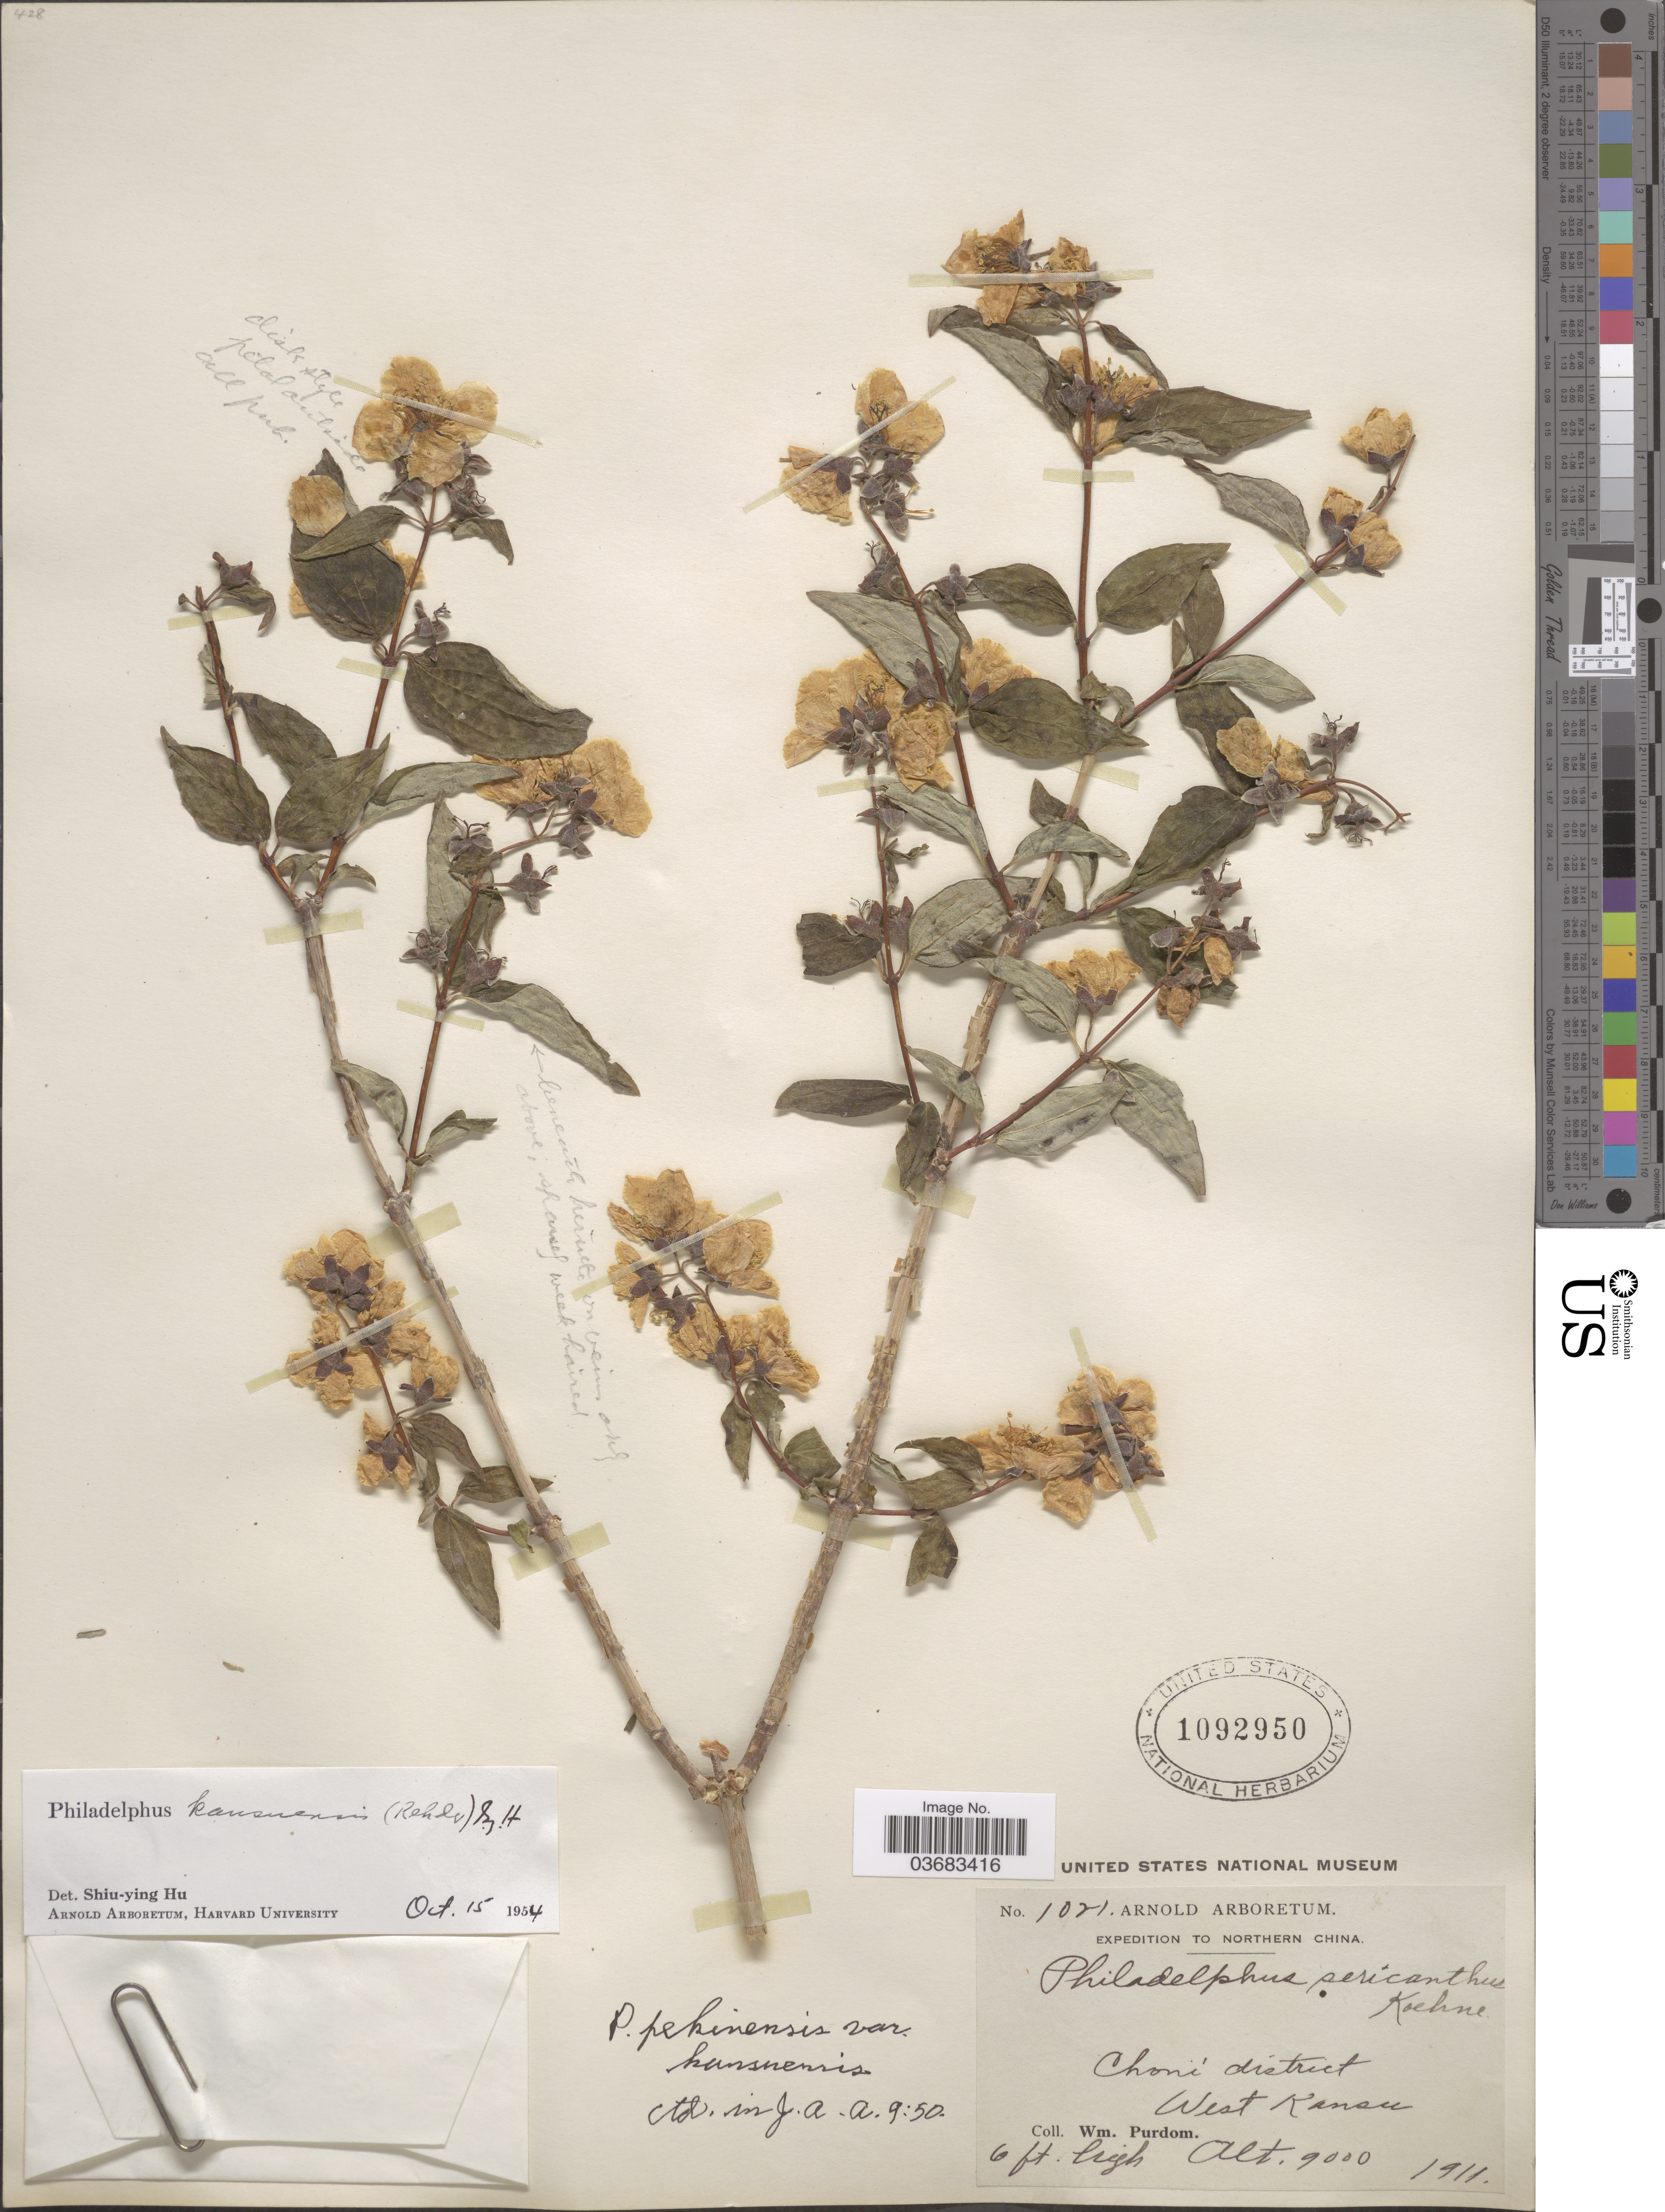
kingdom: Plantae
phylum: Tracheophyta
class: Magnoliopsida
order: Cornales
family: Hydrangeaceae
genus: Philadelphus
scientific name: Philadelphus kansuensis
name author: (Rehder) S.Y. Hu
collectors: W. Purdom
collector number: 1021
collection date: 1911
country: China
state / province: Gansu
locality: Expedition to Northern China. Choni district. West Kansu.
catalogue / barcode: US 1092950